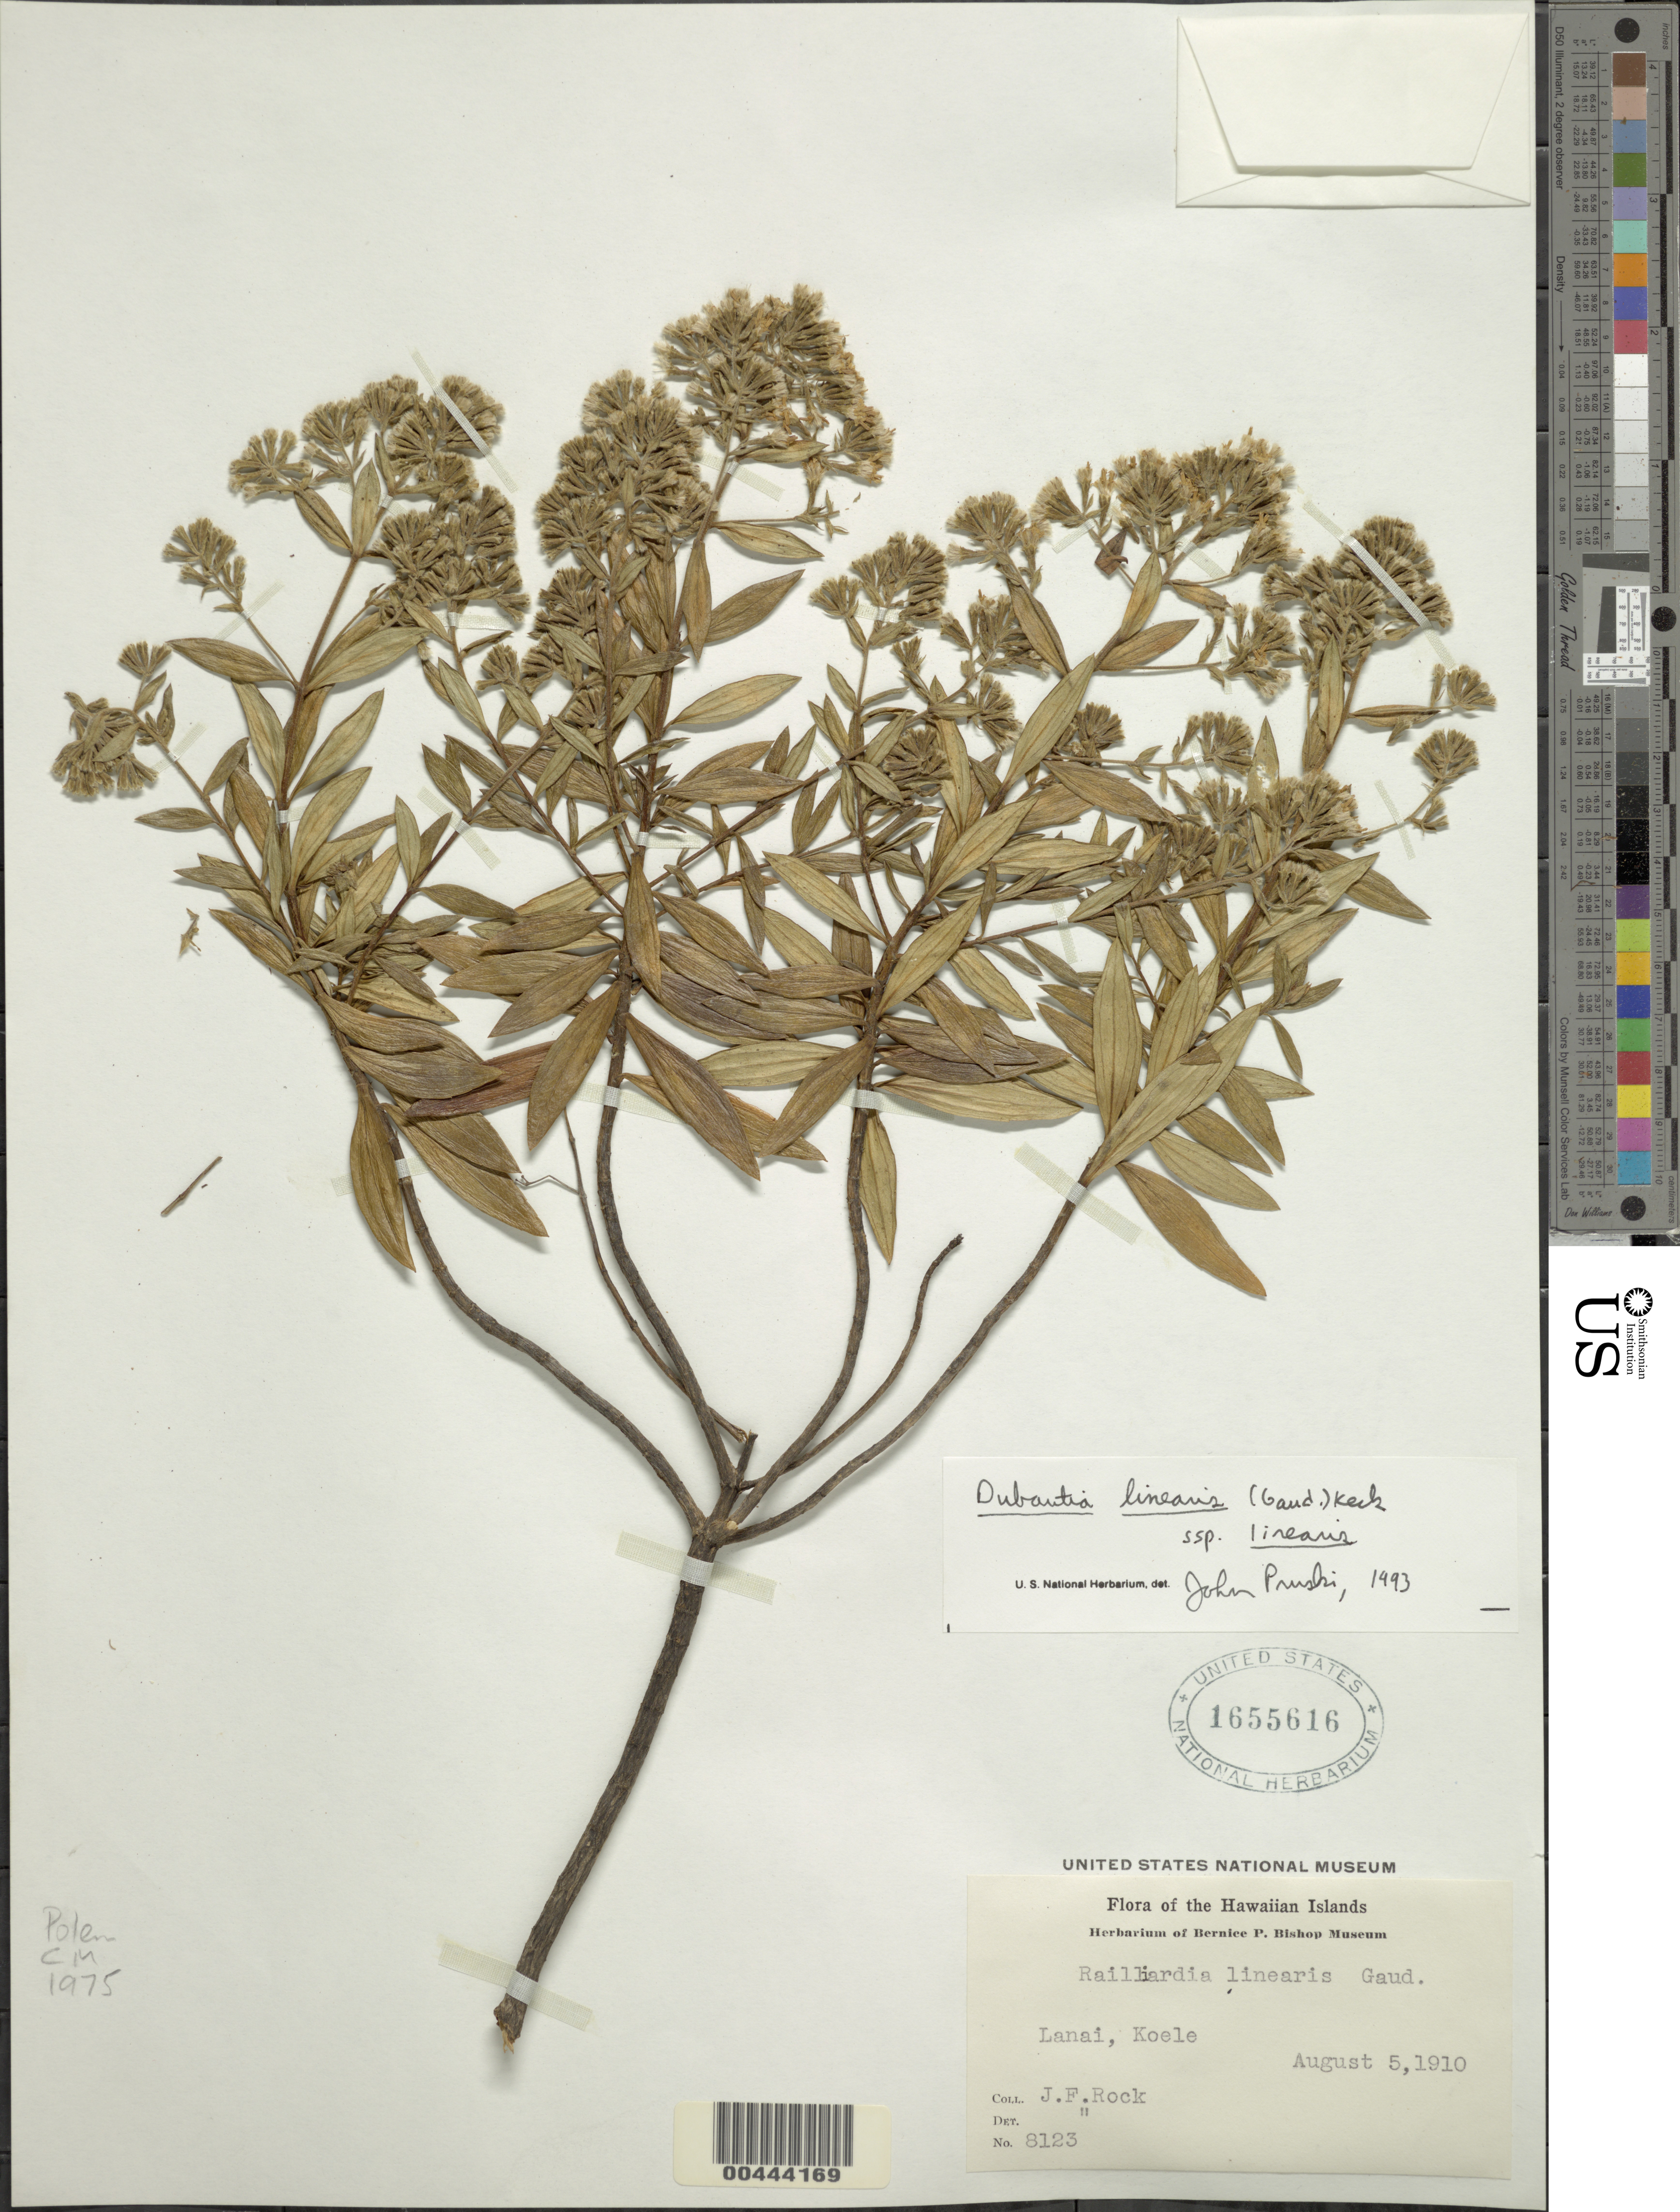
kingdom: Plantae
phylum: Tracheophyta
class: Magnoliopsida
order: Asterales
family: Asteraceae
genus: Dubautia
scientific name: Dubautia linearis subsp. linearis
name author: (Gaudich.) D.D. Keck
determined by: Pruski, J. F.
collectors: J. F. Rock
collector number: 8123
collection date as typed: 5 Aug 1910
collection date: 1910-08-05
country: United States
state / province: Hawaii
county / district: Maui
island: Lana'i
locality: Koele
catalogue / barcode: US 1655616